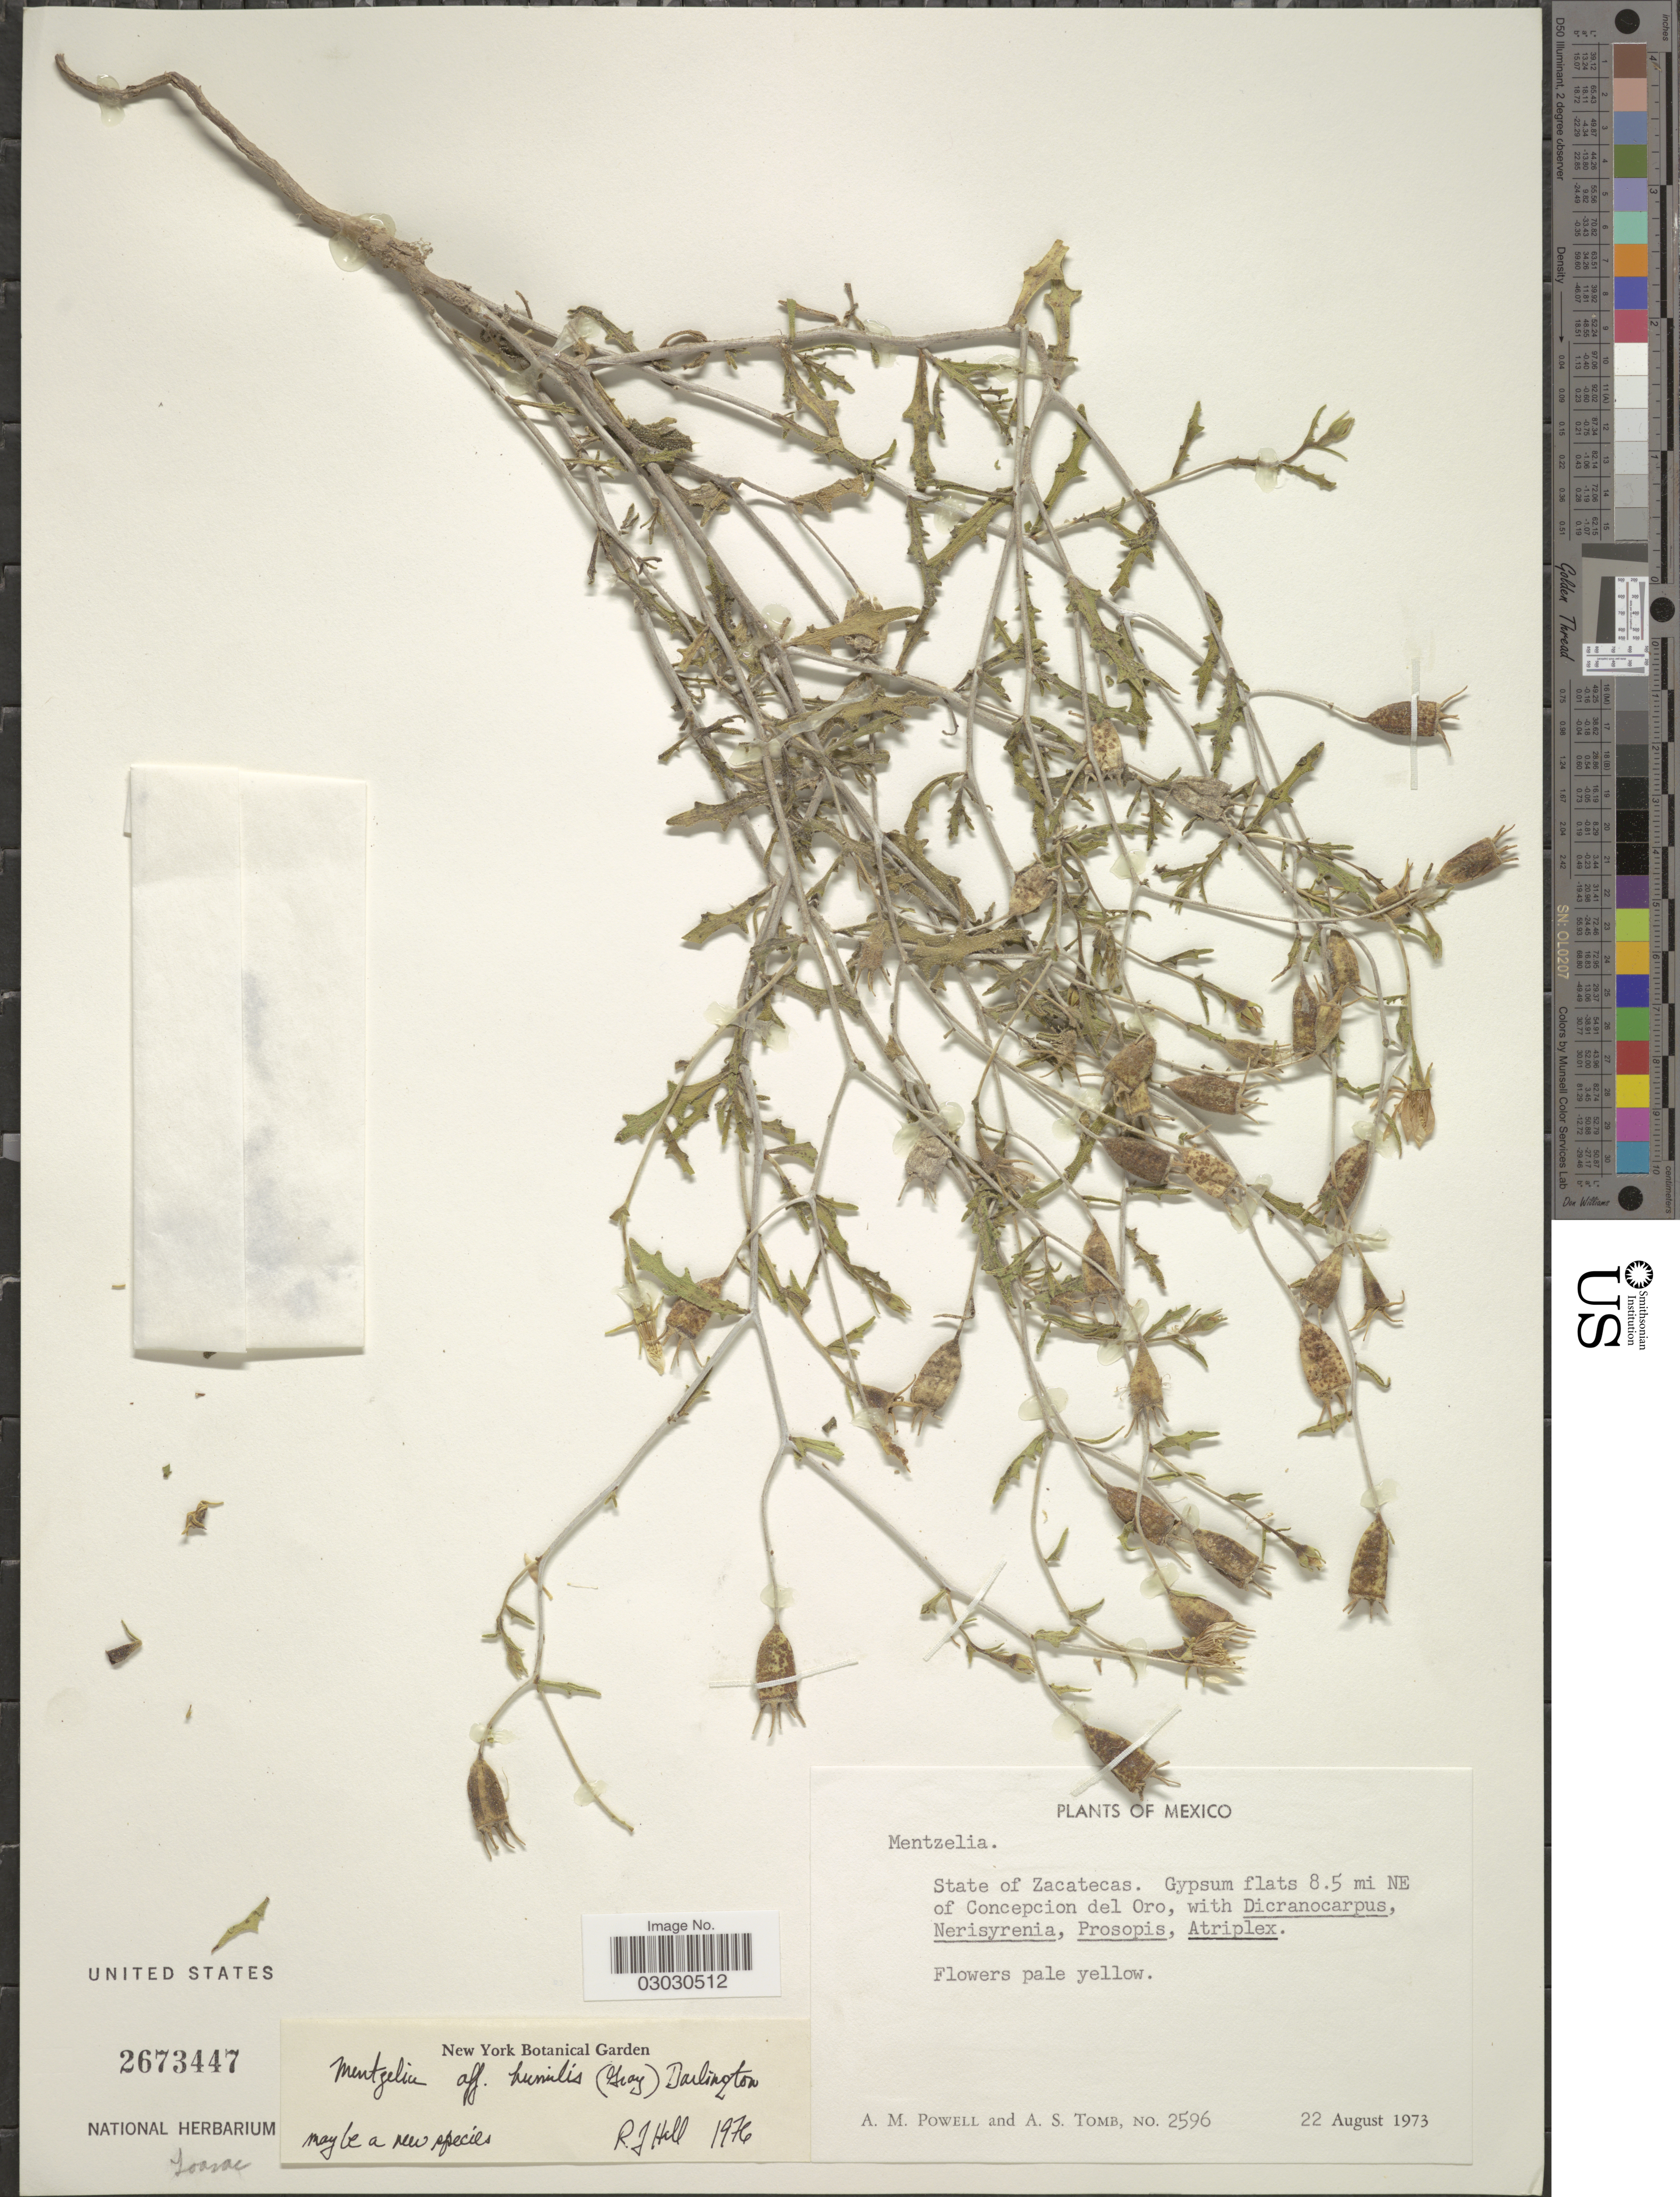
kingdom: Plantae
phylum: Tracheophyta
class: Magnoliopsida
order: Cornales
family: Loasaceae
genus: Mentzelia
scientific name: Mentzelia humilis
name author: (Urb. & Gilg) J. Darl.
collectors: A. M. Powell & A. Tomb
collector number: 2596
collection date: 1973-08-22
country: Mexico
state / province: Zacatecas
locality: Gypsum flats 8.5 mi NE of Concepcion del Oro.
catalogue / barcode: US 2673447